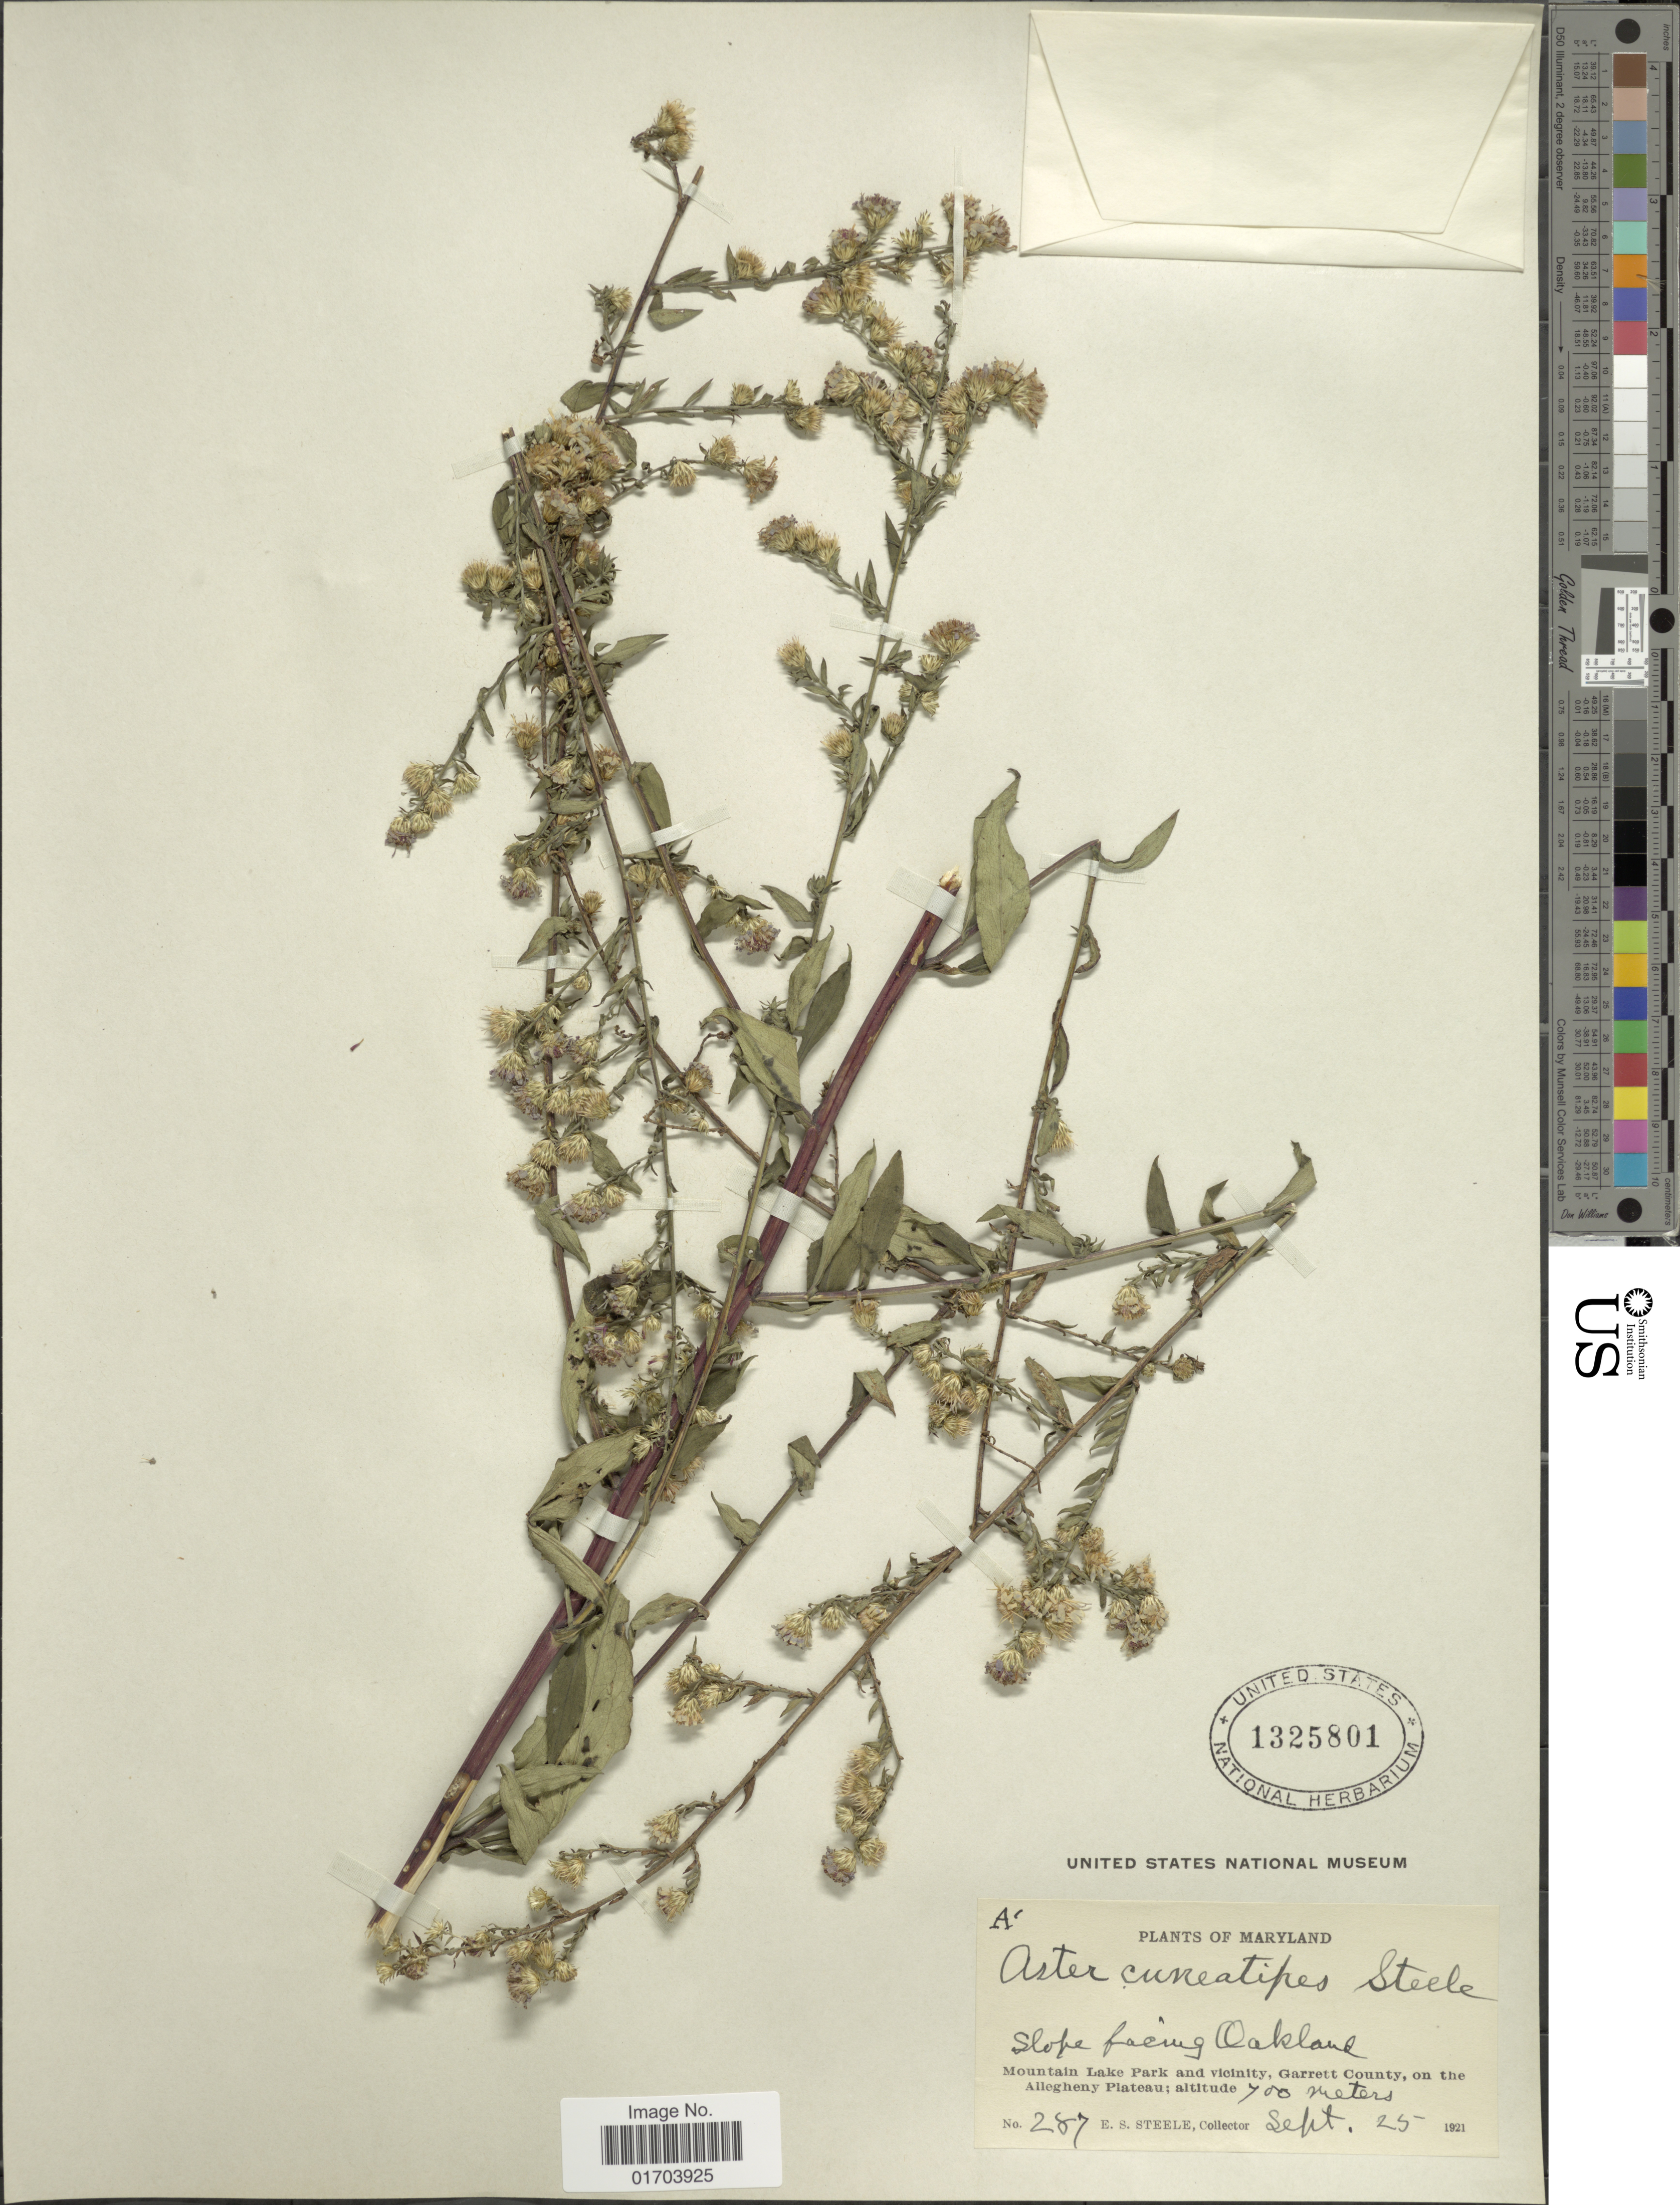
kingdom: Plantae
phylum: Tracheophyta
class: Magnoliopsida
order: Asterales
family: Asteraceae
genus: Aster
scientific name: Aster cuncatipes E.S. Steele sp. nov. ined.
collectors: E. Steele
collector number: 287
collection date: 1921-09-25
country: United States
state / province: Maryland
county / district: Garrett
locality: Slope facing Oakland, Mountain Lake Park and vicinity, Garrett County, on the Allegheny Plateau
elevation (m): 700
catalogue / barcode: US 1325801